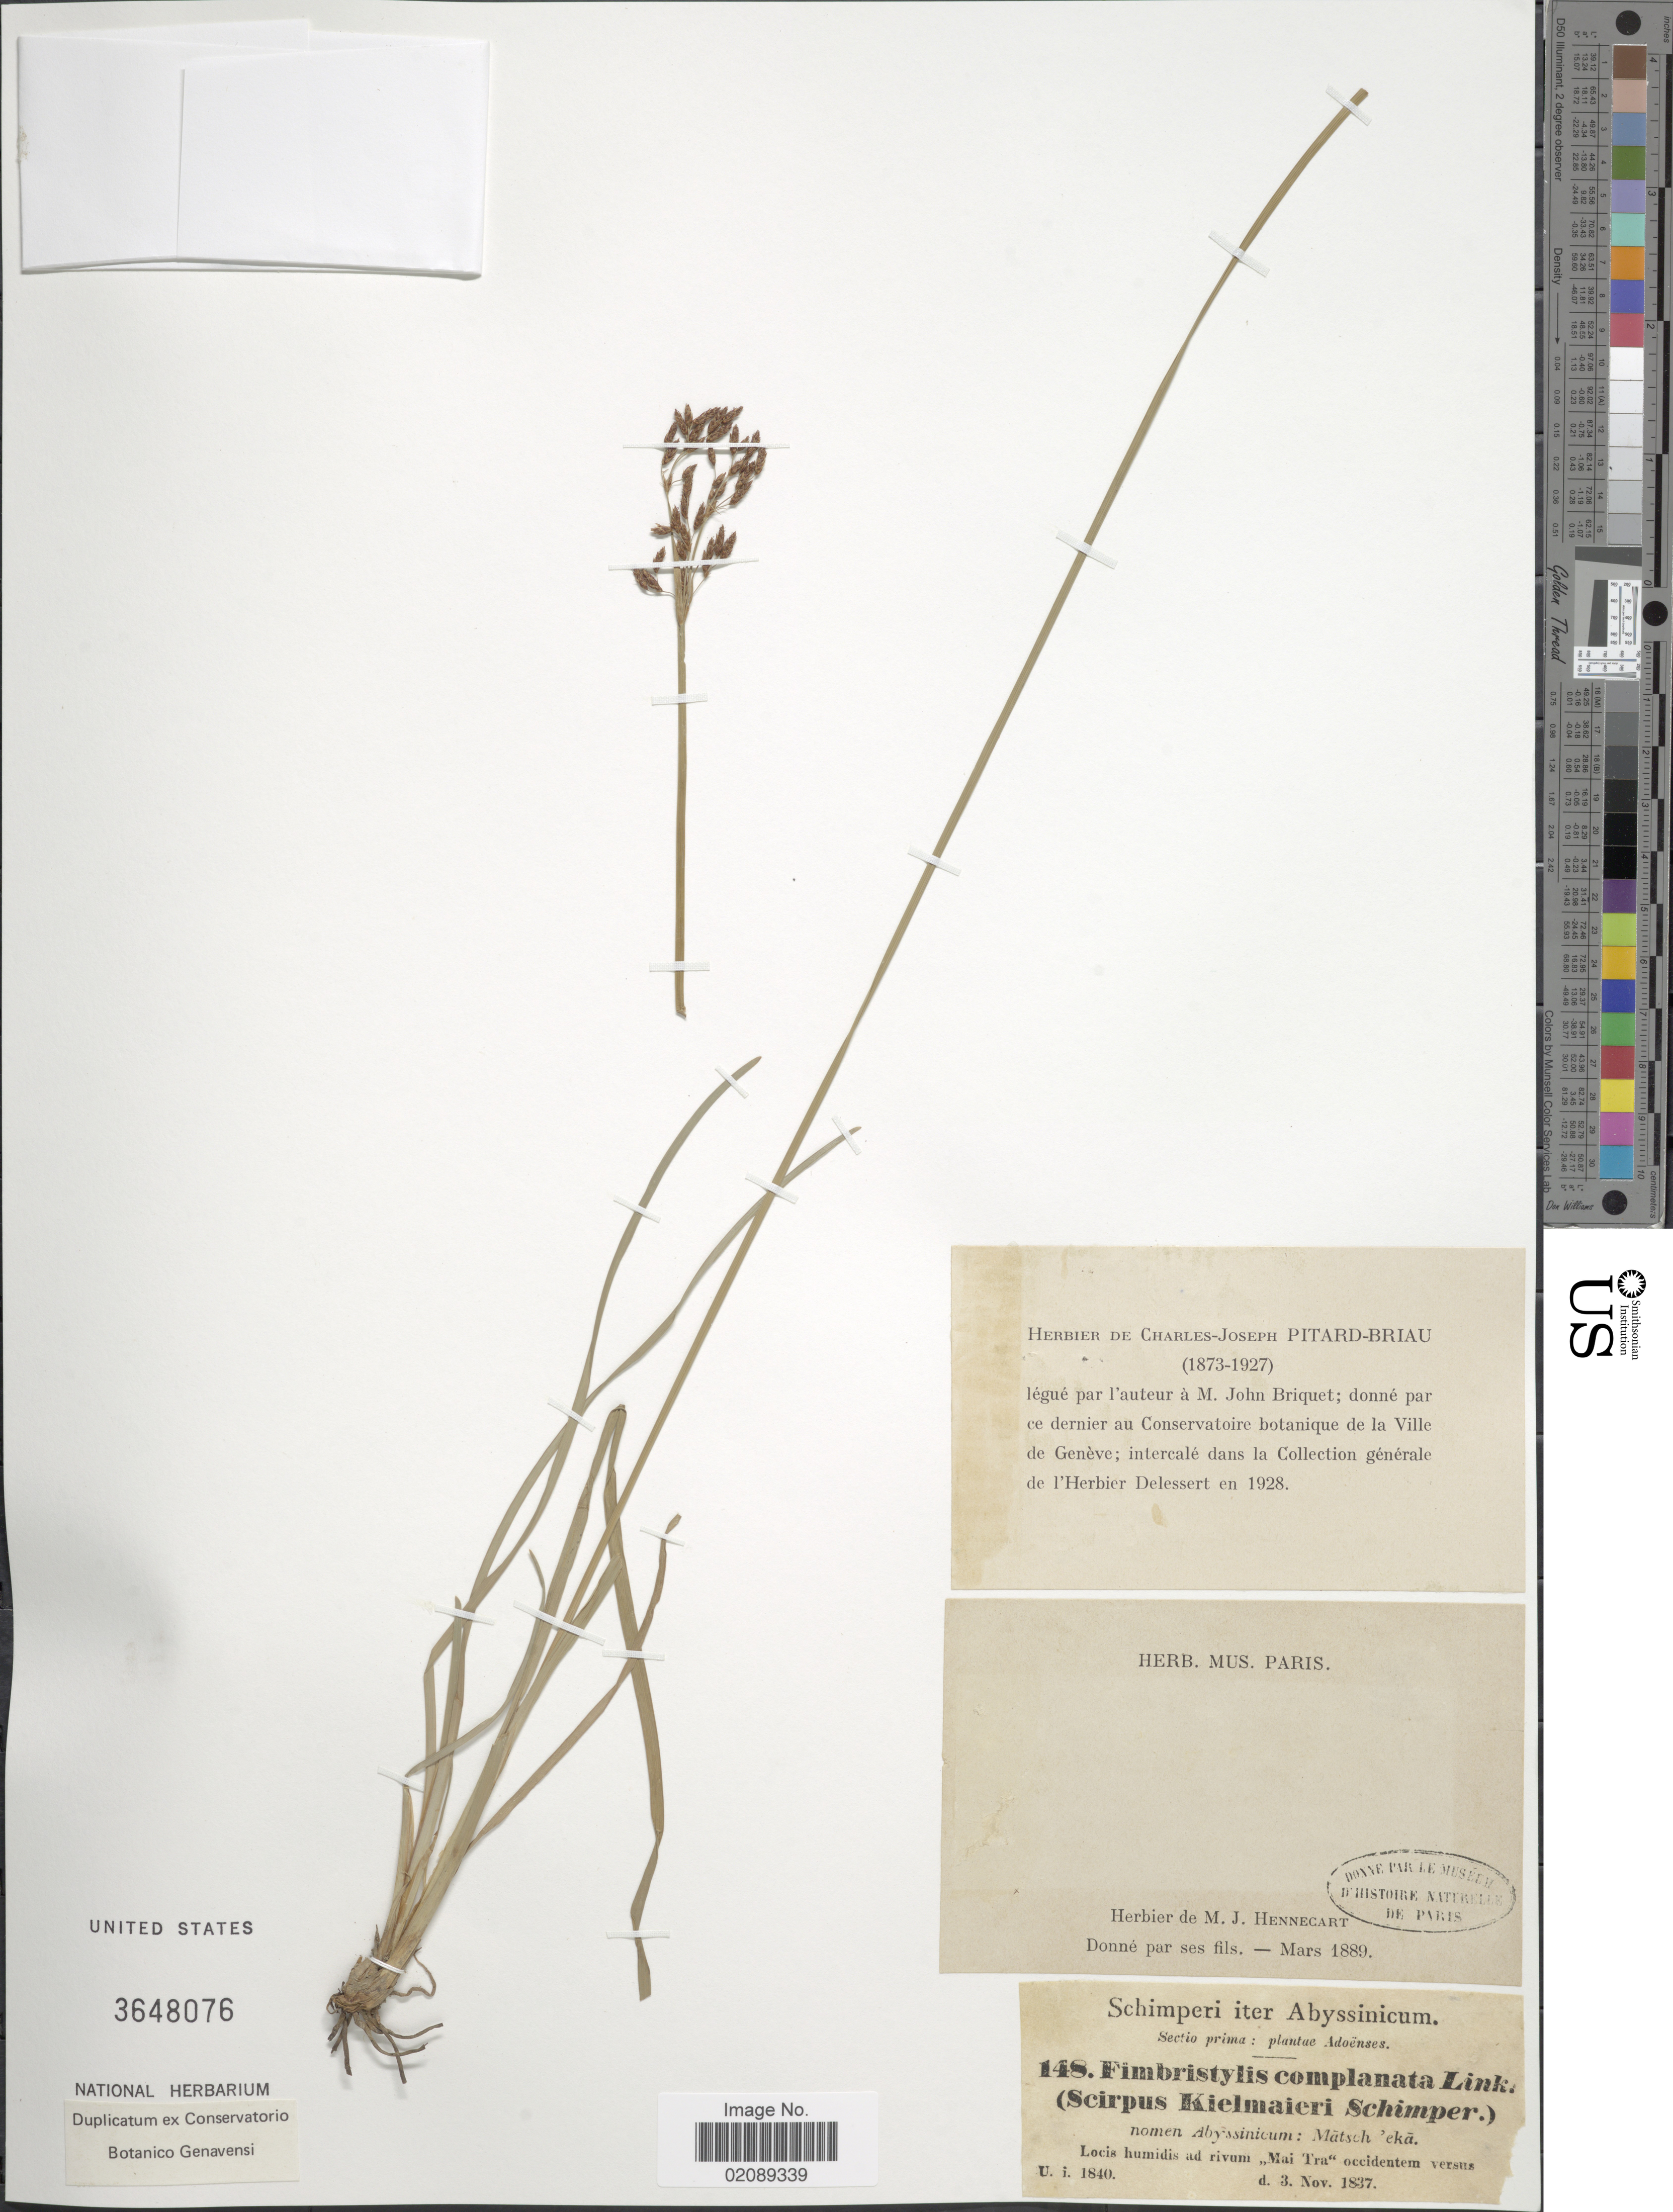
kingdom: Plantae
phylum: Tracheophyta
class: Liliopsida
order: Poales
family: Cyperaceae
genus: Fimbristylis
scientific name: Fimbristylis complanata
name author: (Retz.) Link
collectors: -. Schimper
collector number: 148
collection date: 1837-11-03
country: Eritrea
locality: Abyssinicum. ad rivum Mai Tra occidentem versus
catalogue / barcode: US 3648076